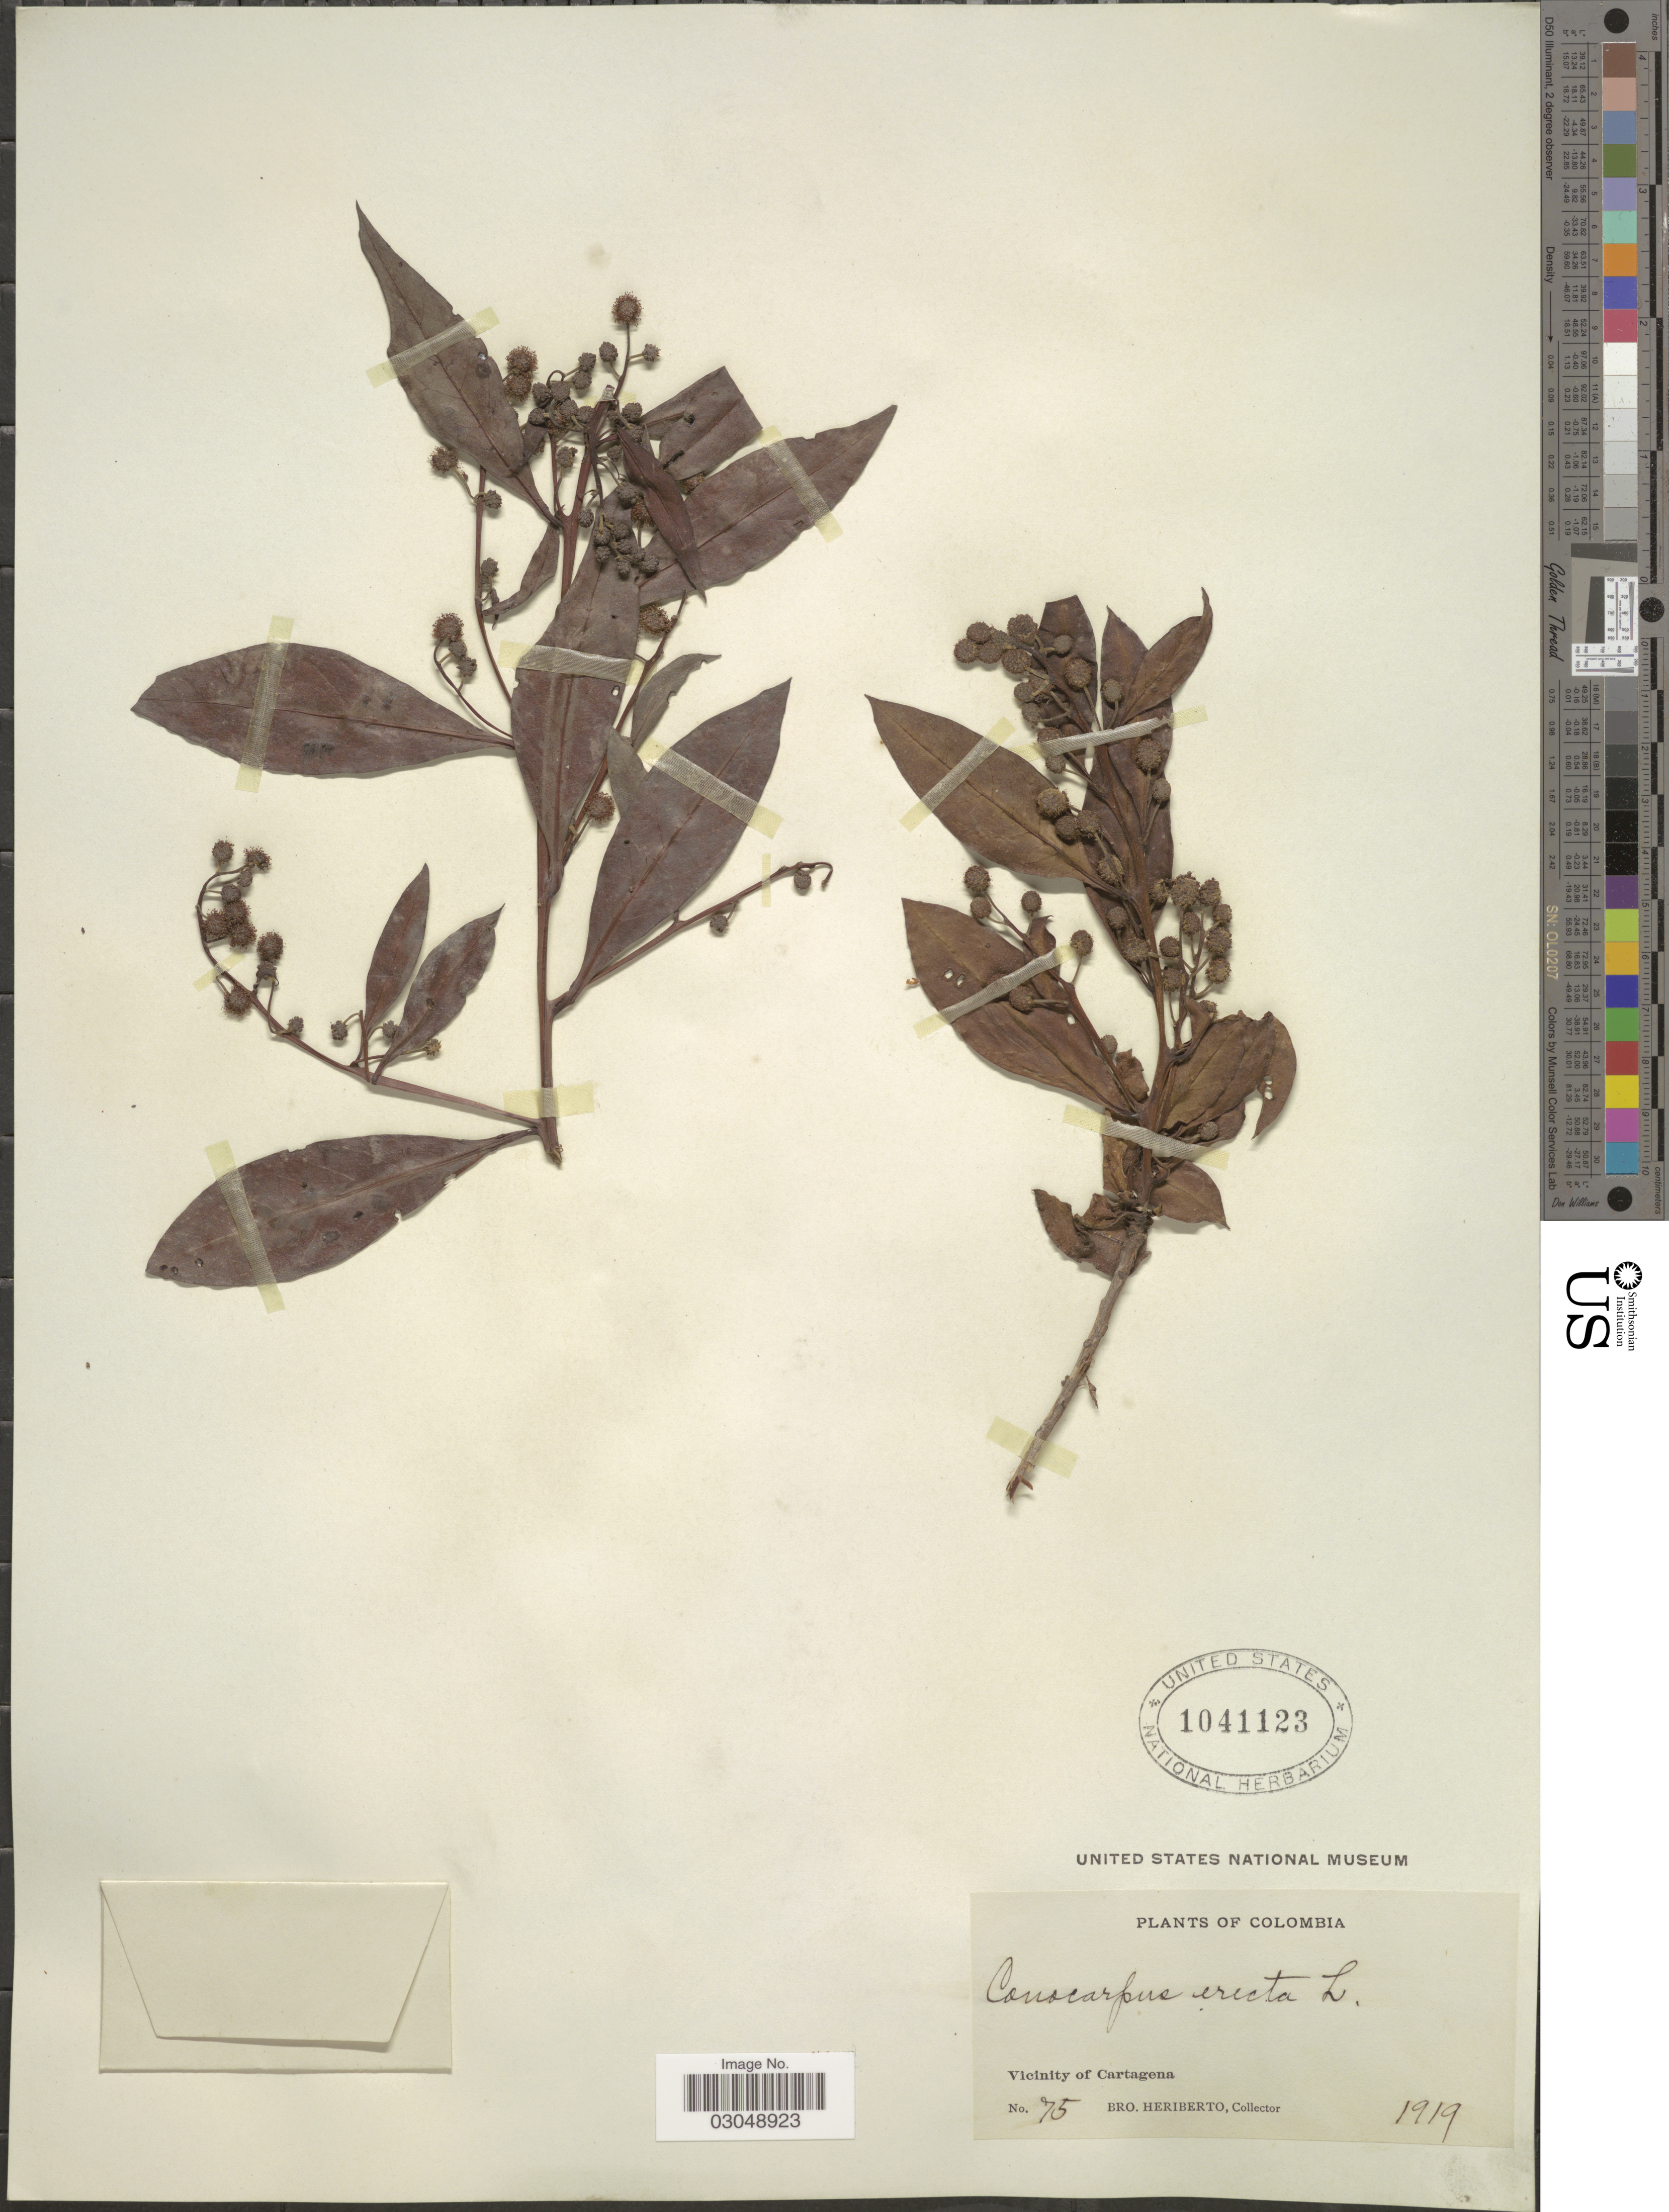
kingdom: Plantae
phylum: Tracheophyta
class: Magnoliopsida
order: Myrtales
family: Combretaceae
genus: Conocarpus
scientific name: Conocarpus erectus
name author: L.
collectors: B. Heriberto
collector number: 75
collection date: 1919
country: Colombia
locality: Vicinity of Cartagena.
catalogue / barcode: US 1041123